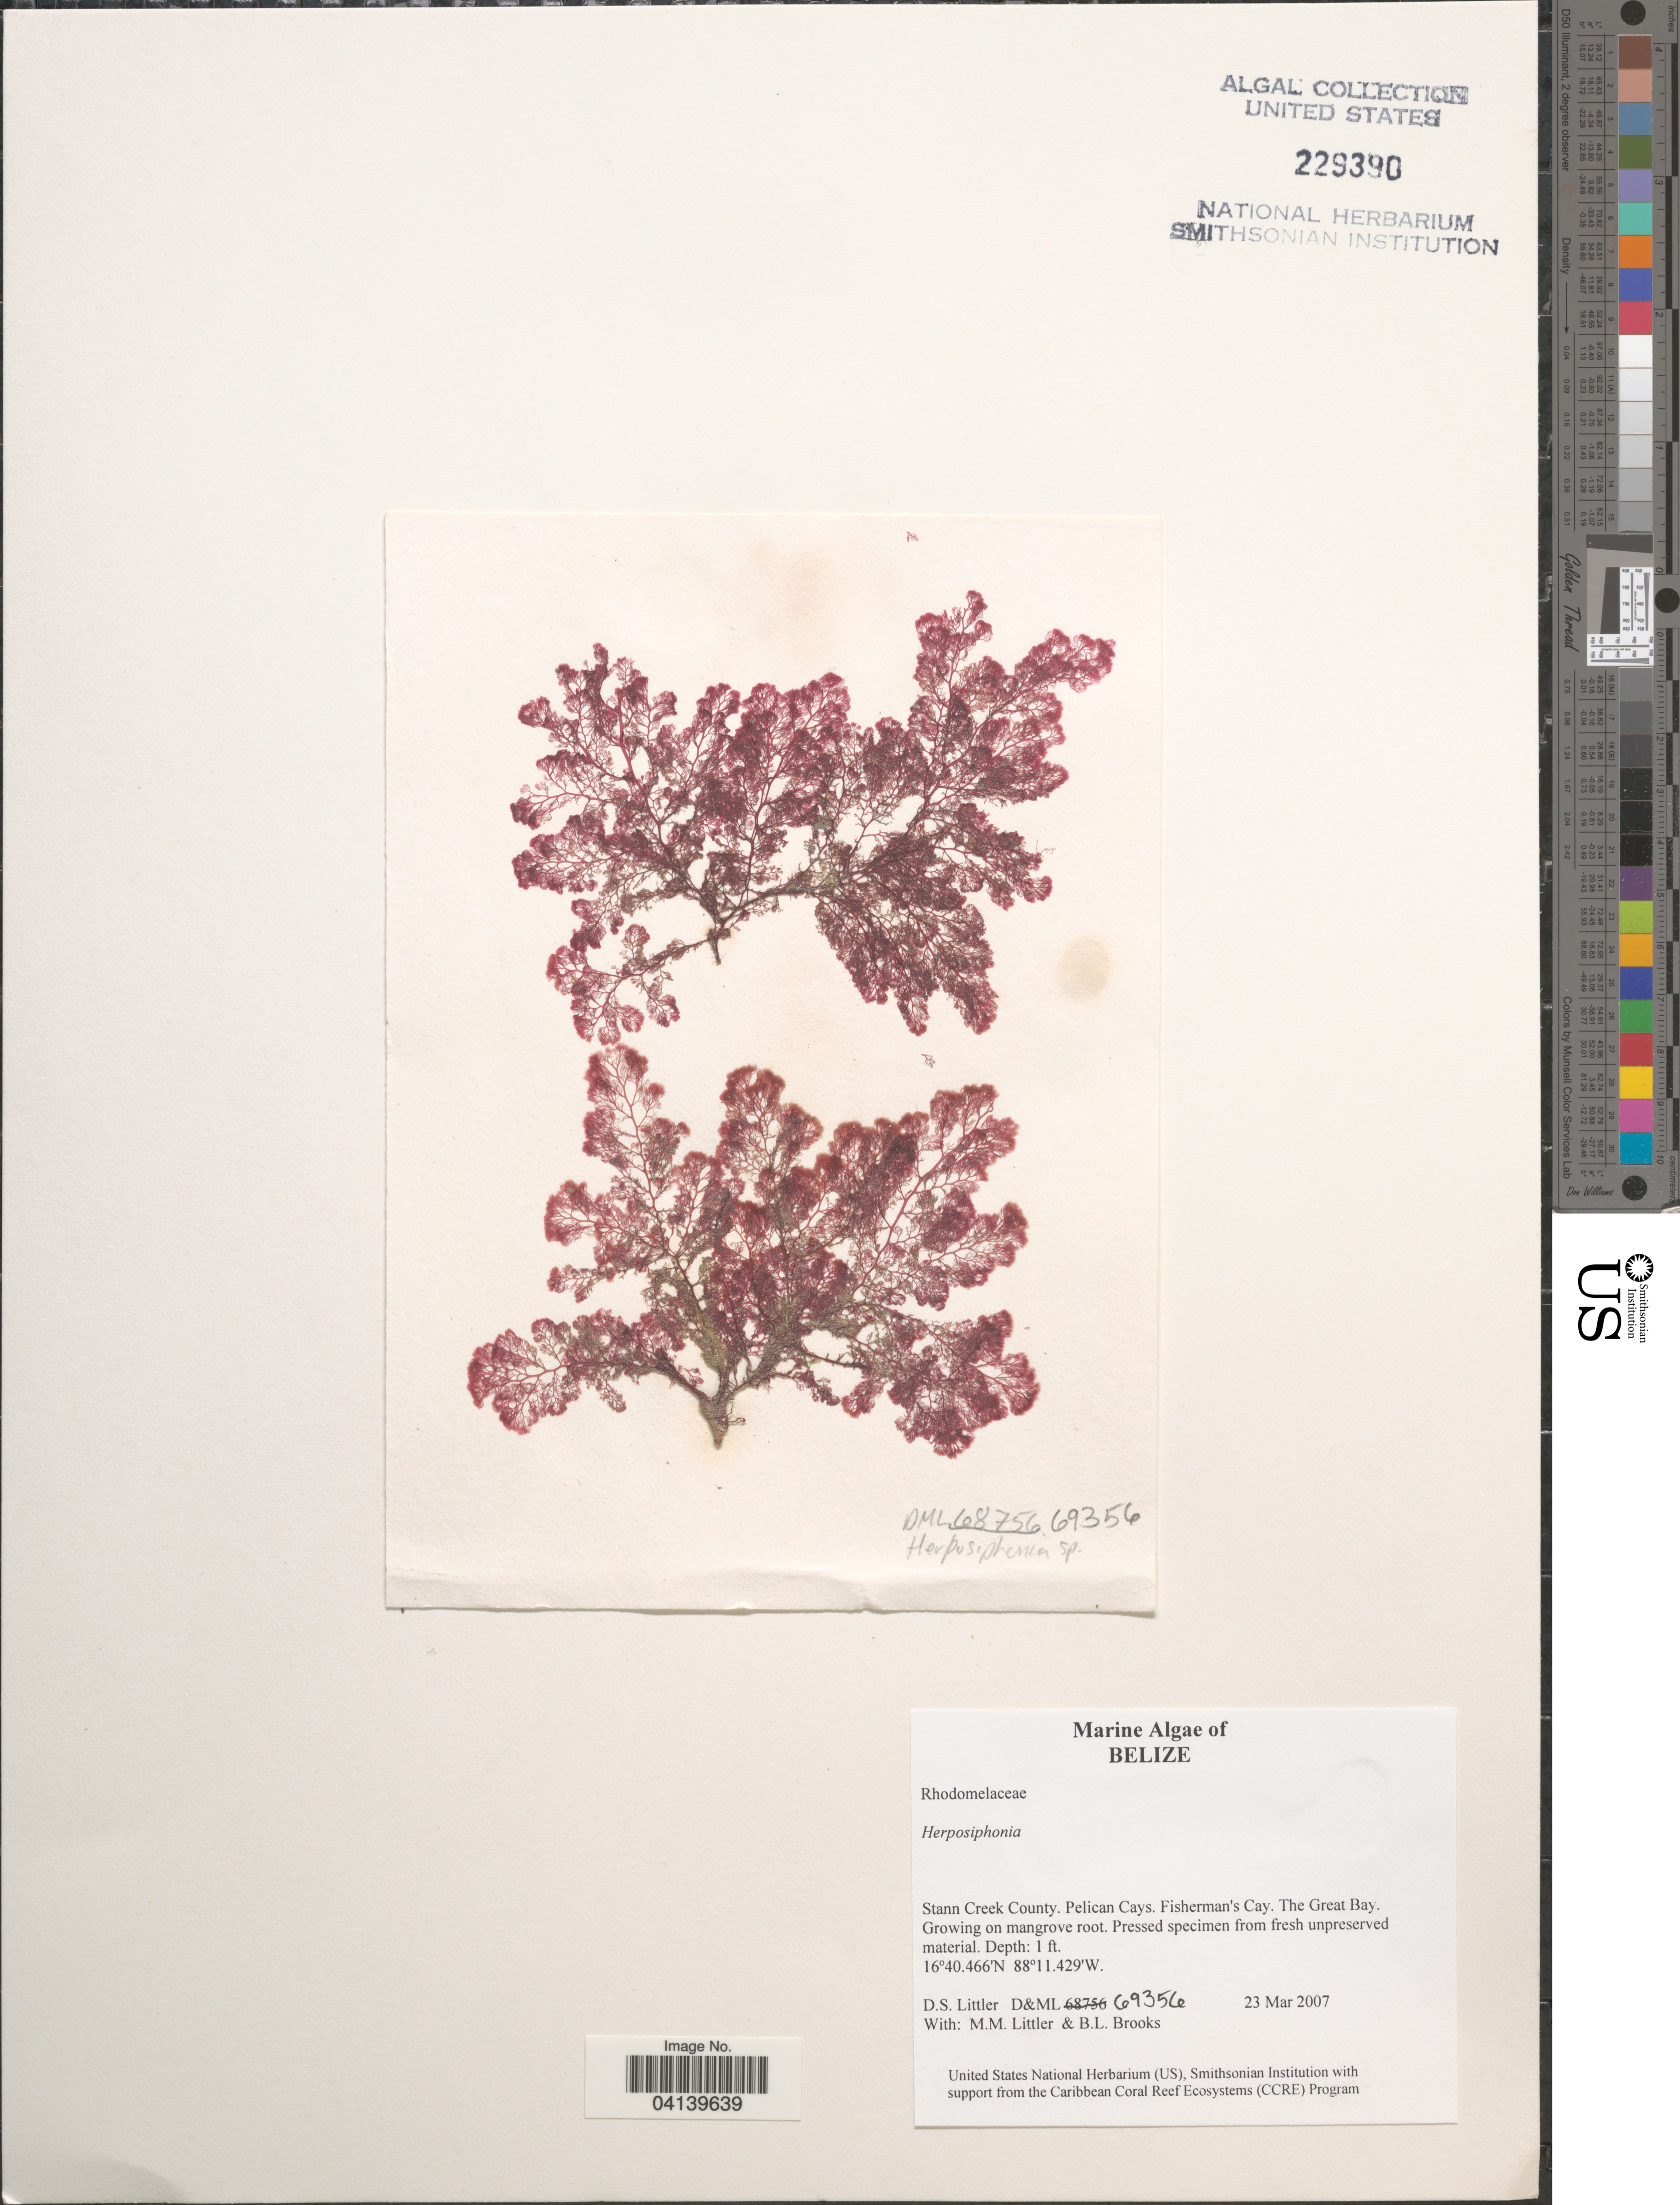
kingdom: Plantae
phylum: Rhodophyta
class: Florideophyceae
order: Ceramiales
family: Rhodomelaceae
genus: Herposiphonia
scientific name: Herposiphonia sp.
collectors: D. S. Littler & B. Brooks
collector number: D&ML69356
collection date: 2007-03-23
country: Belize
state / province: Stann Creek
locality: Stann Creek County. Pelican Cays. Fisherman's Cay. The Great Bay.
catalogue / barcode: US 229390